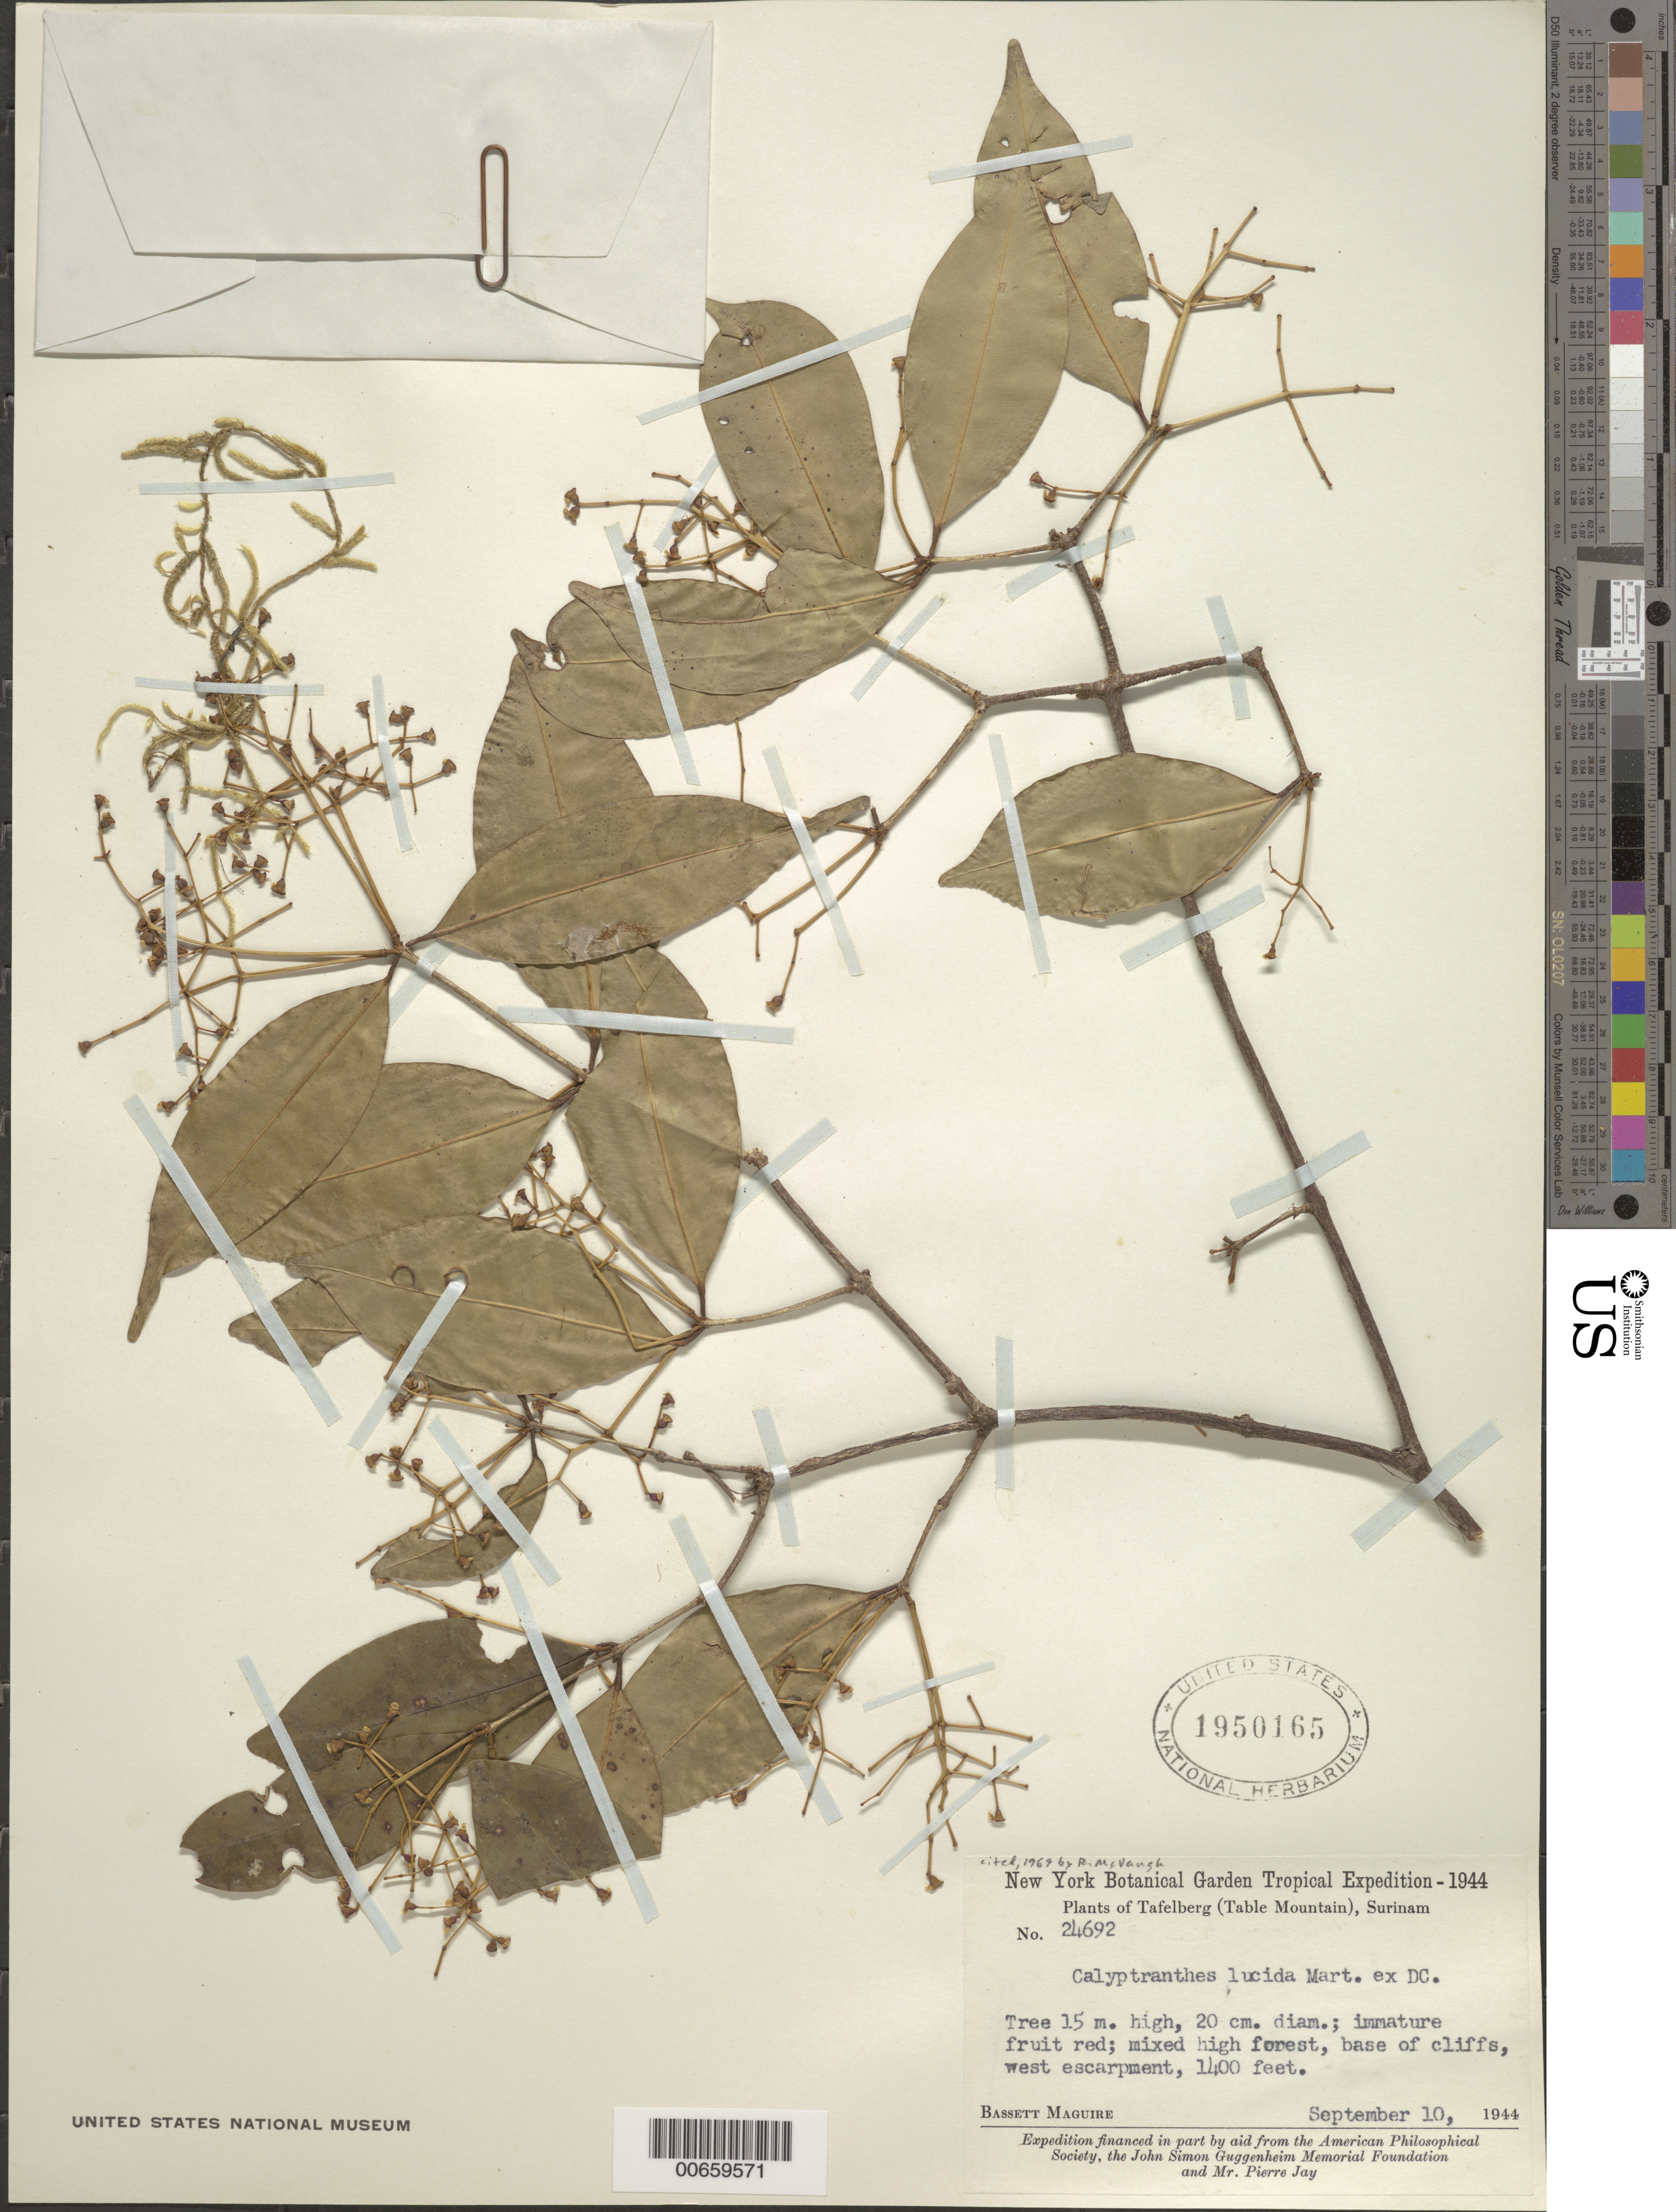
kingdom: Plantae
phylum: Tracheophyta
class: Magnoliopsida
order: Myrtales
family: Myrtaceae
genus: Myrcia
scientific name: Myrcia neolucida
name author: A.R. Lourenço & E. Lucas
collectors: B. Maguire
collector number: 24692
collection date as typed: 10-Sep-44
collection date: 1944-09-10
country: Suriname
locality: Tafelberg (Table Mountain), W escarpment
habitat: Mixed high forest, base of cliffs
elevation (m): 420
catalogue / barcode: US 1950165